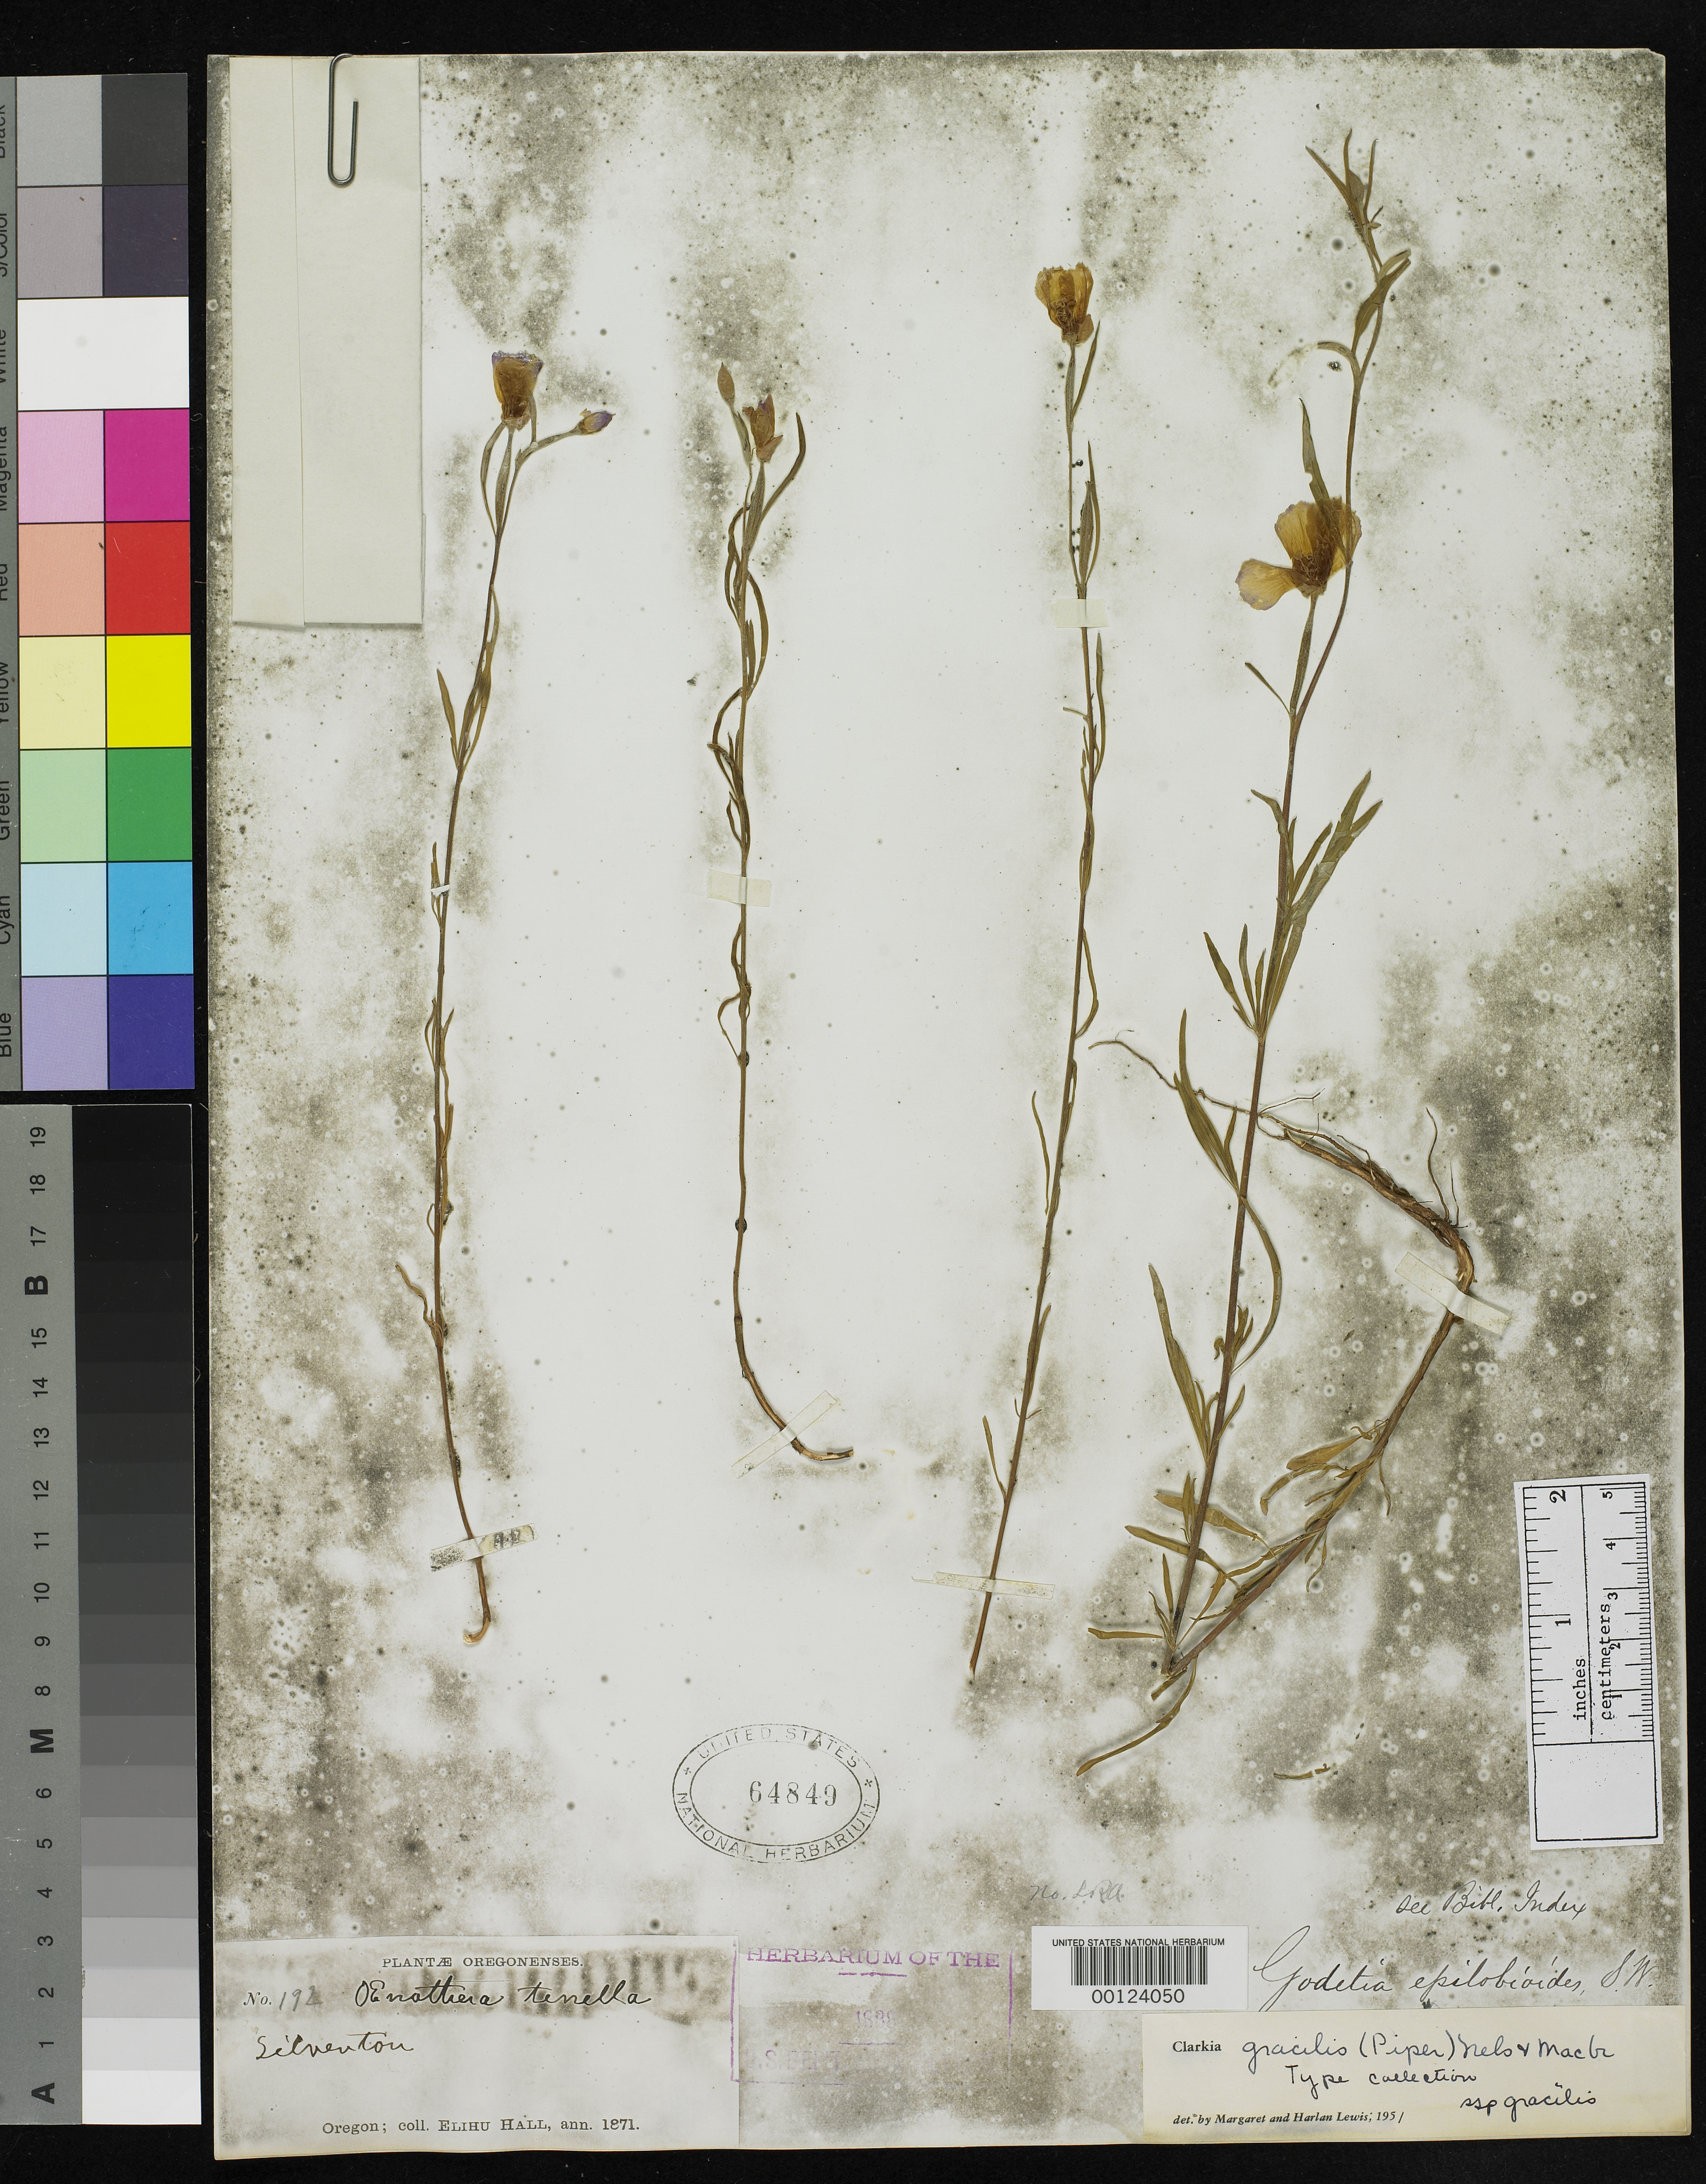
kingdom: Plantae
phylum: Tracheophyta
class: Magnoliopsida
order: Myrtales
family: Onagraceae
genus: Godetia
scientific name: Godetia gracilis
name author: Piper in Piper & Beattie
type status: Type Collection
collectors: E. Hall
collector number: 192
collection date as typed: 1871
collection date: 1871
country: United States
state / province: Oregon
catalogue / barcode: US 64849